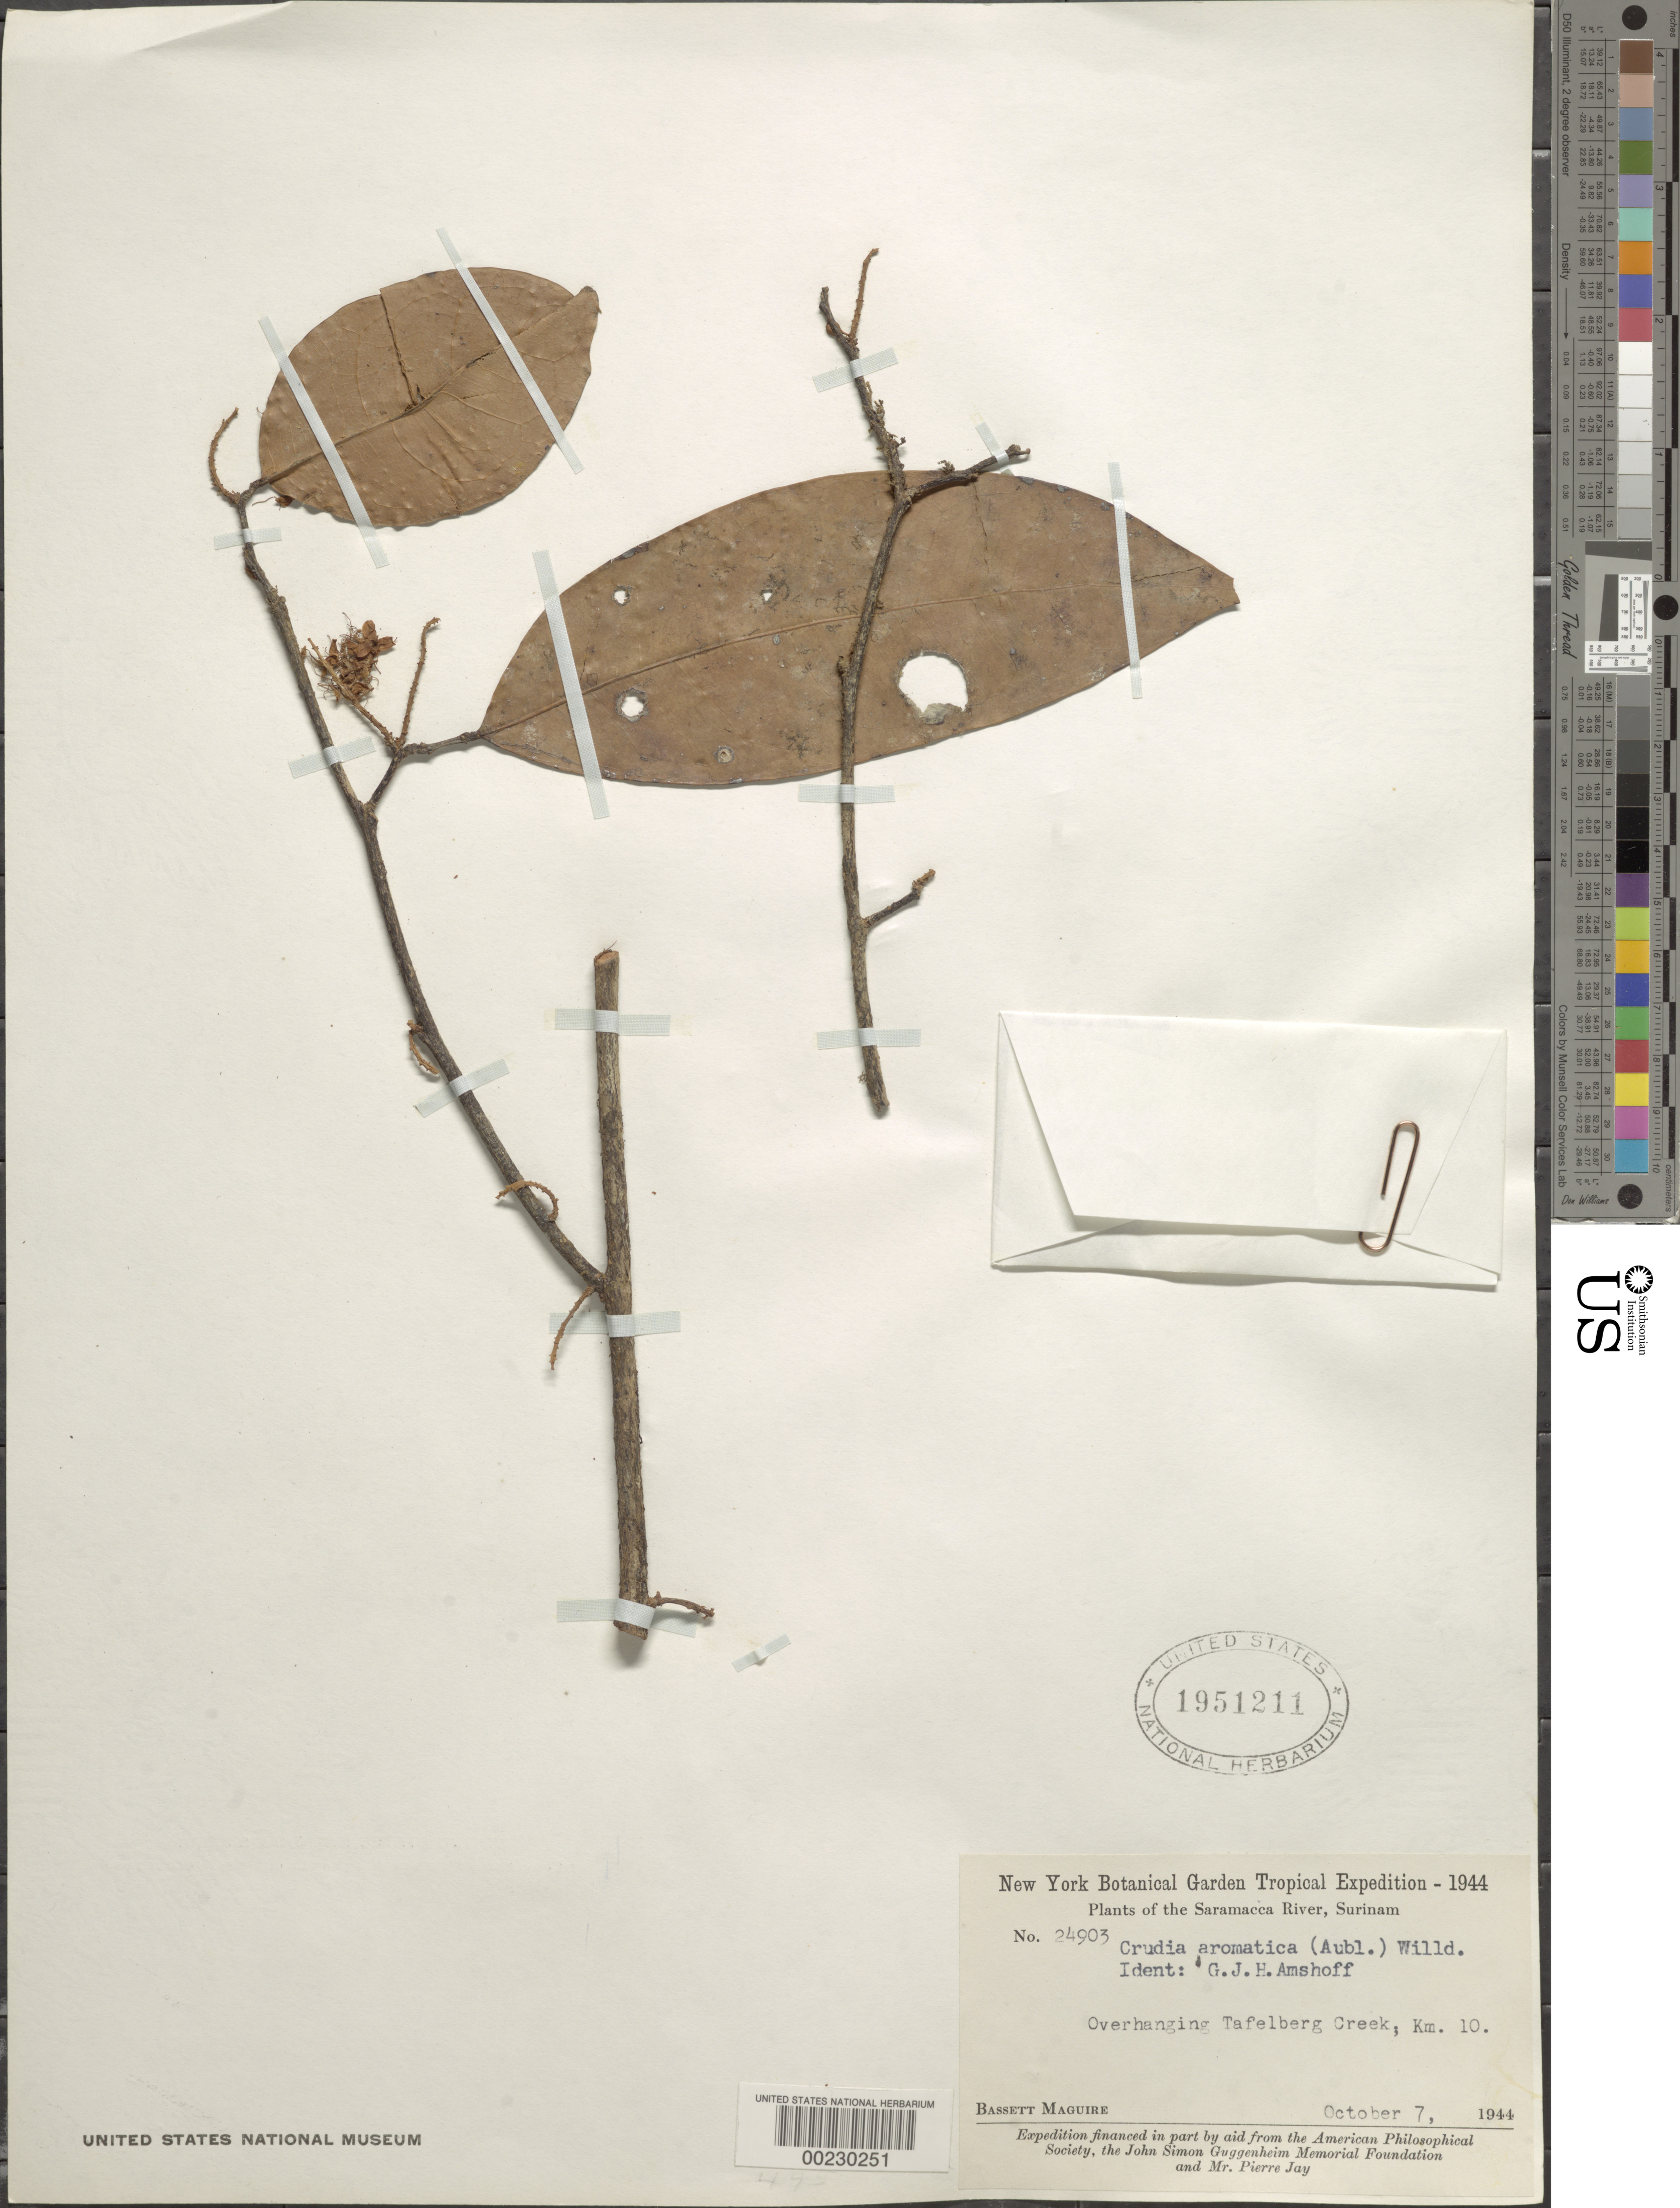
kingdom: Plantae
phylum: Tracheophyta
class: Magnoliopsida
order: Fabales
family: Fabaceae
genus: Crudia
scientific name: Crudia aromatica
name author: (Aubl.) Willd.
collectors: B. Maguire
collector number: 24903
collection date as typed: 07 Oct 1944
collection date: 1944-10-07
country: Suriname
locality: Tafelberg creek, km 10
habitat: Overhanging creek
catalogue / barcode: US 1951211